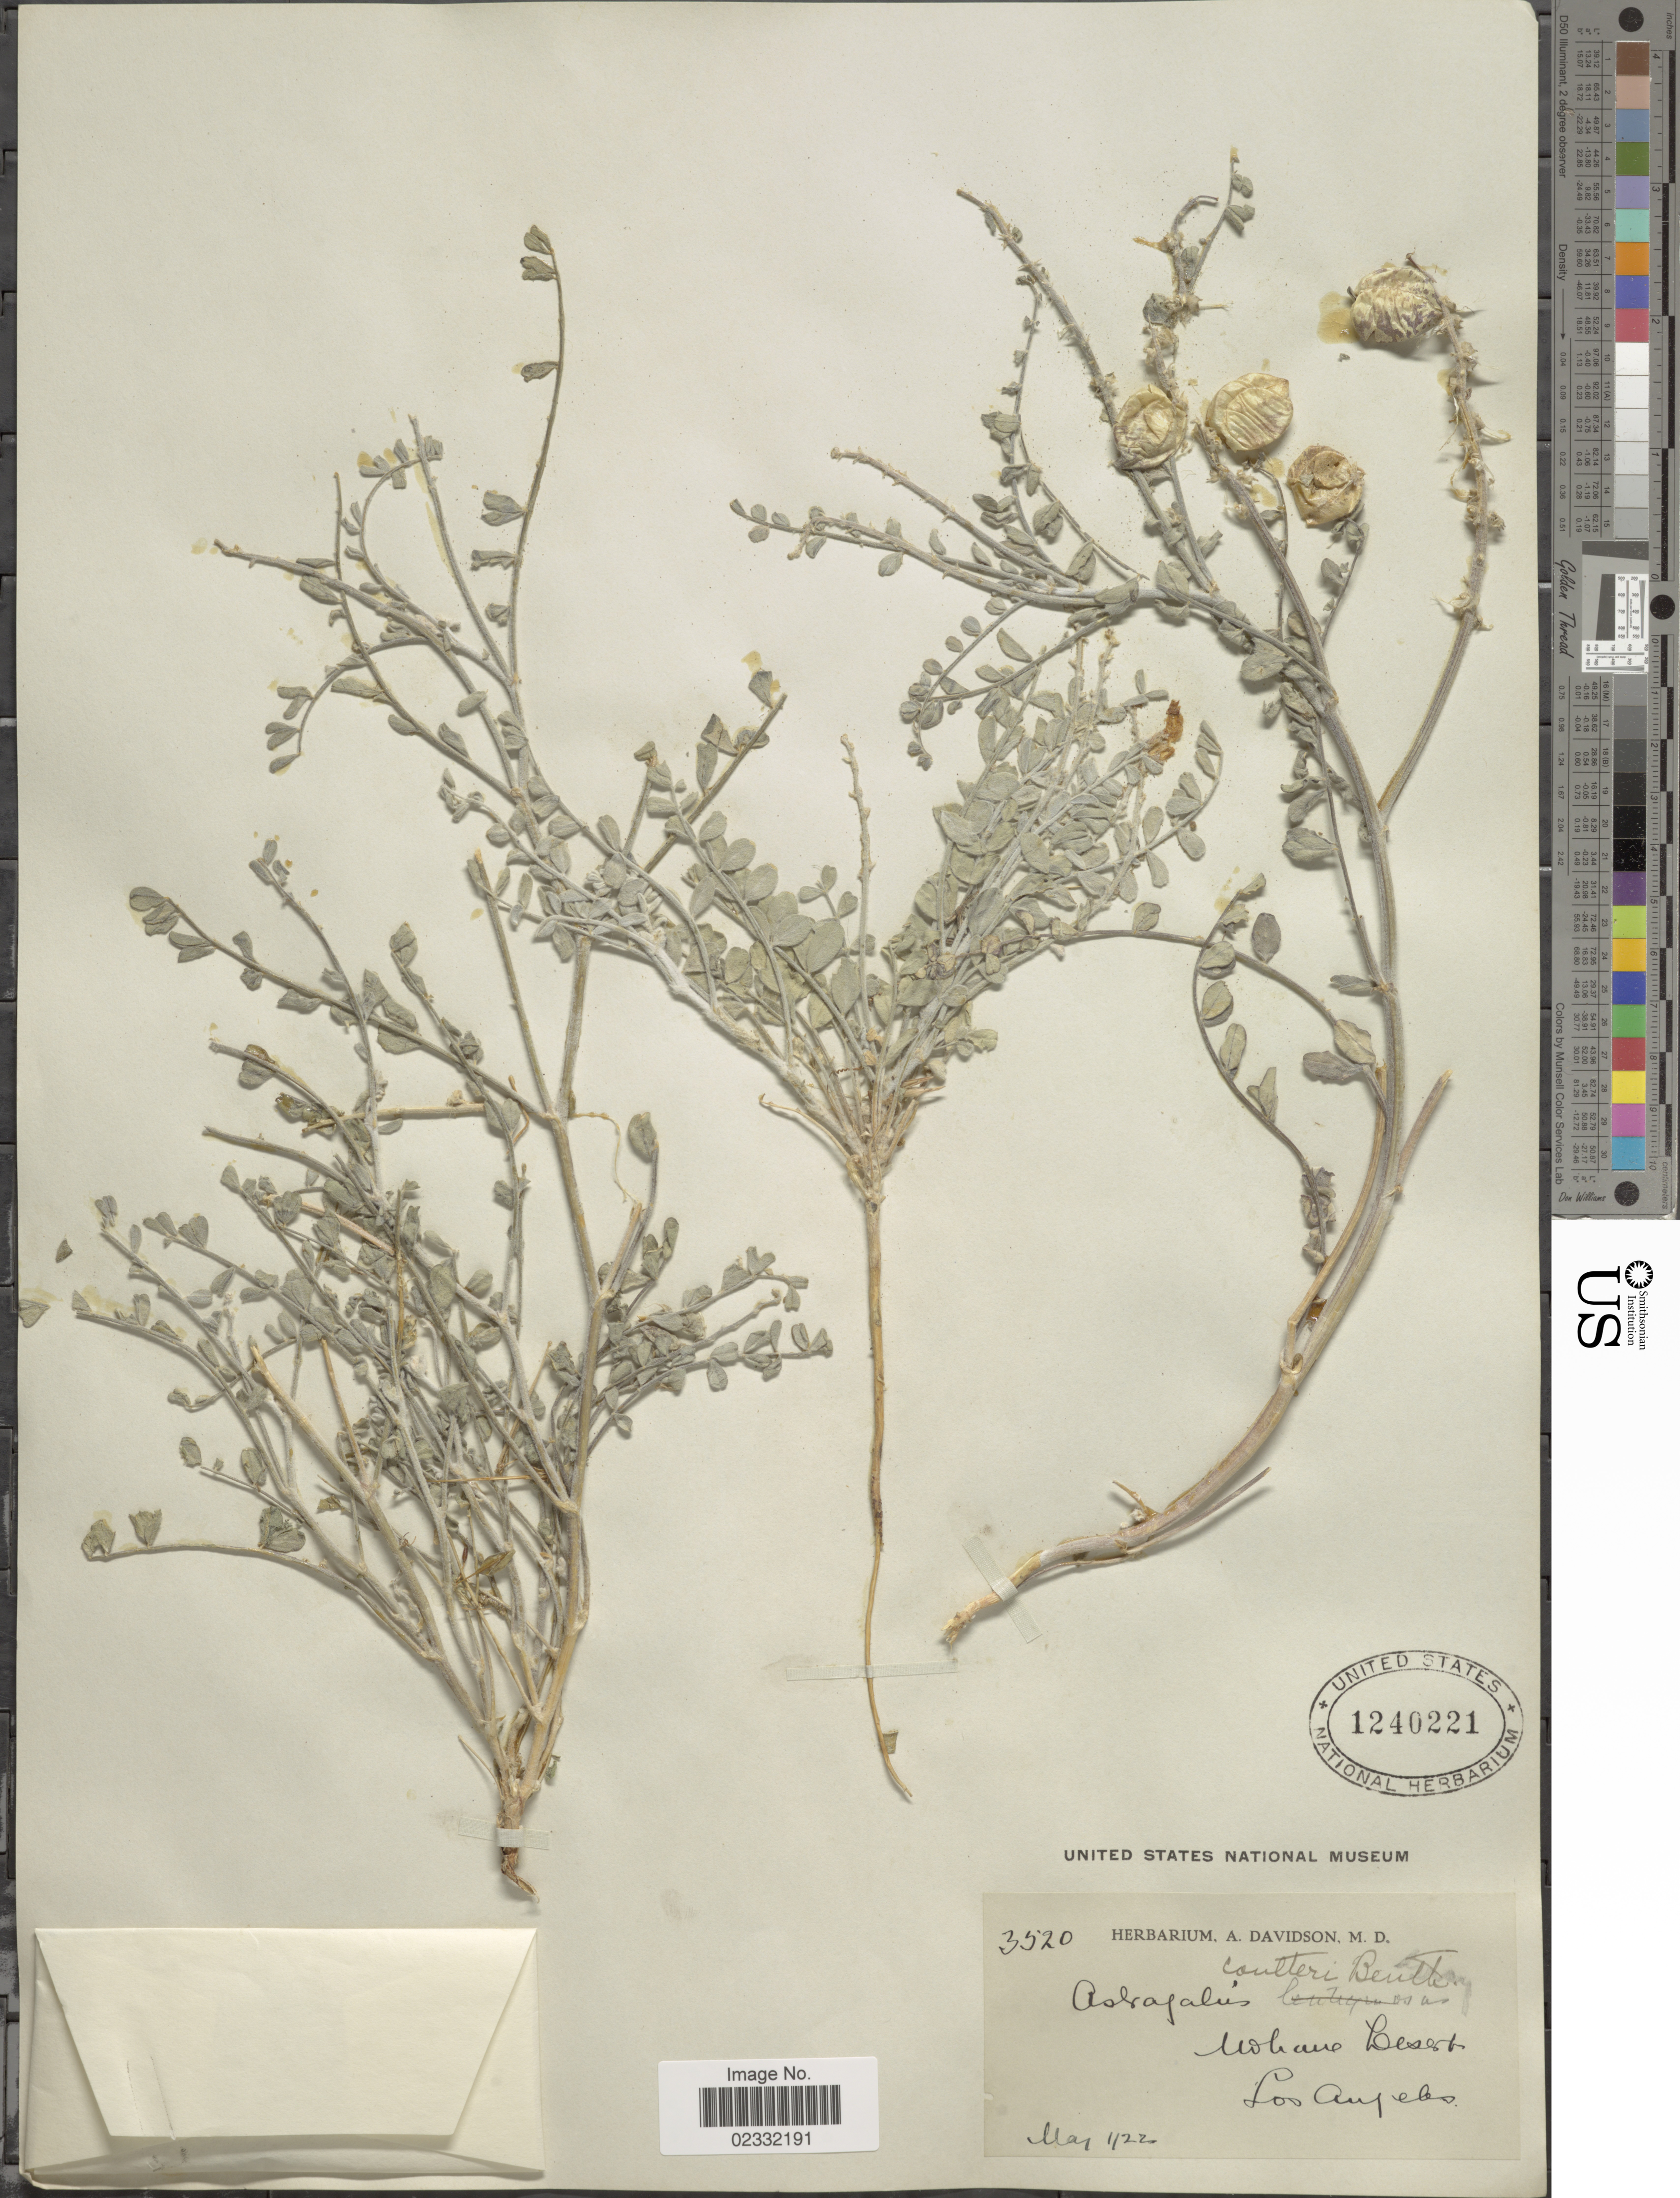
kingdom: Plantae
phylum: Tracheophyta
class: Magnoliopsida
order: Fabales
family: Fabaceae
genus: Astragalus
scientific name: Astragalus lentiginosus var. coulteri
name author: M.E. Jones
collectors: ex herb. A. Davidson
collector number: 3520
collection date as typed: Transcribed d/m/y: 1/5/22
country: United States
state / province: California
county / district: Kern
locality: Mohave Desert, Los Angels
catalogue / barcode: US 1240221